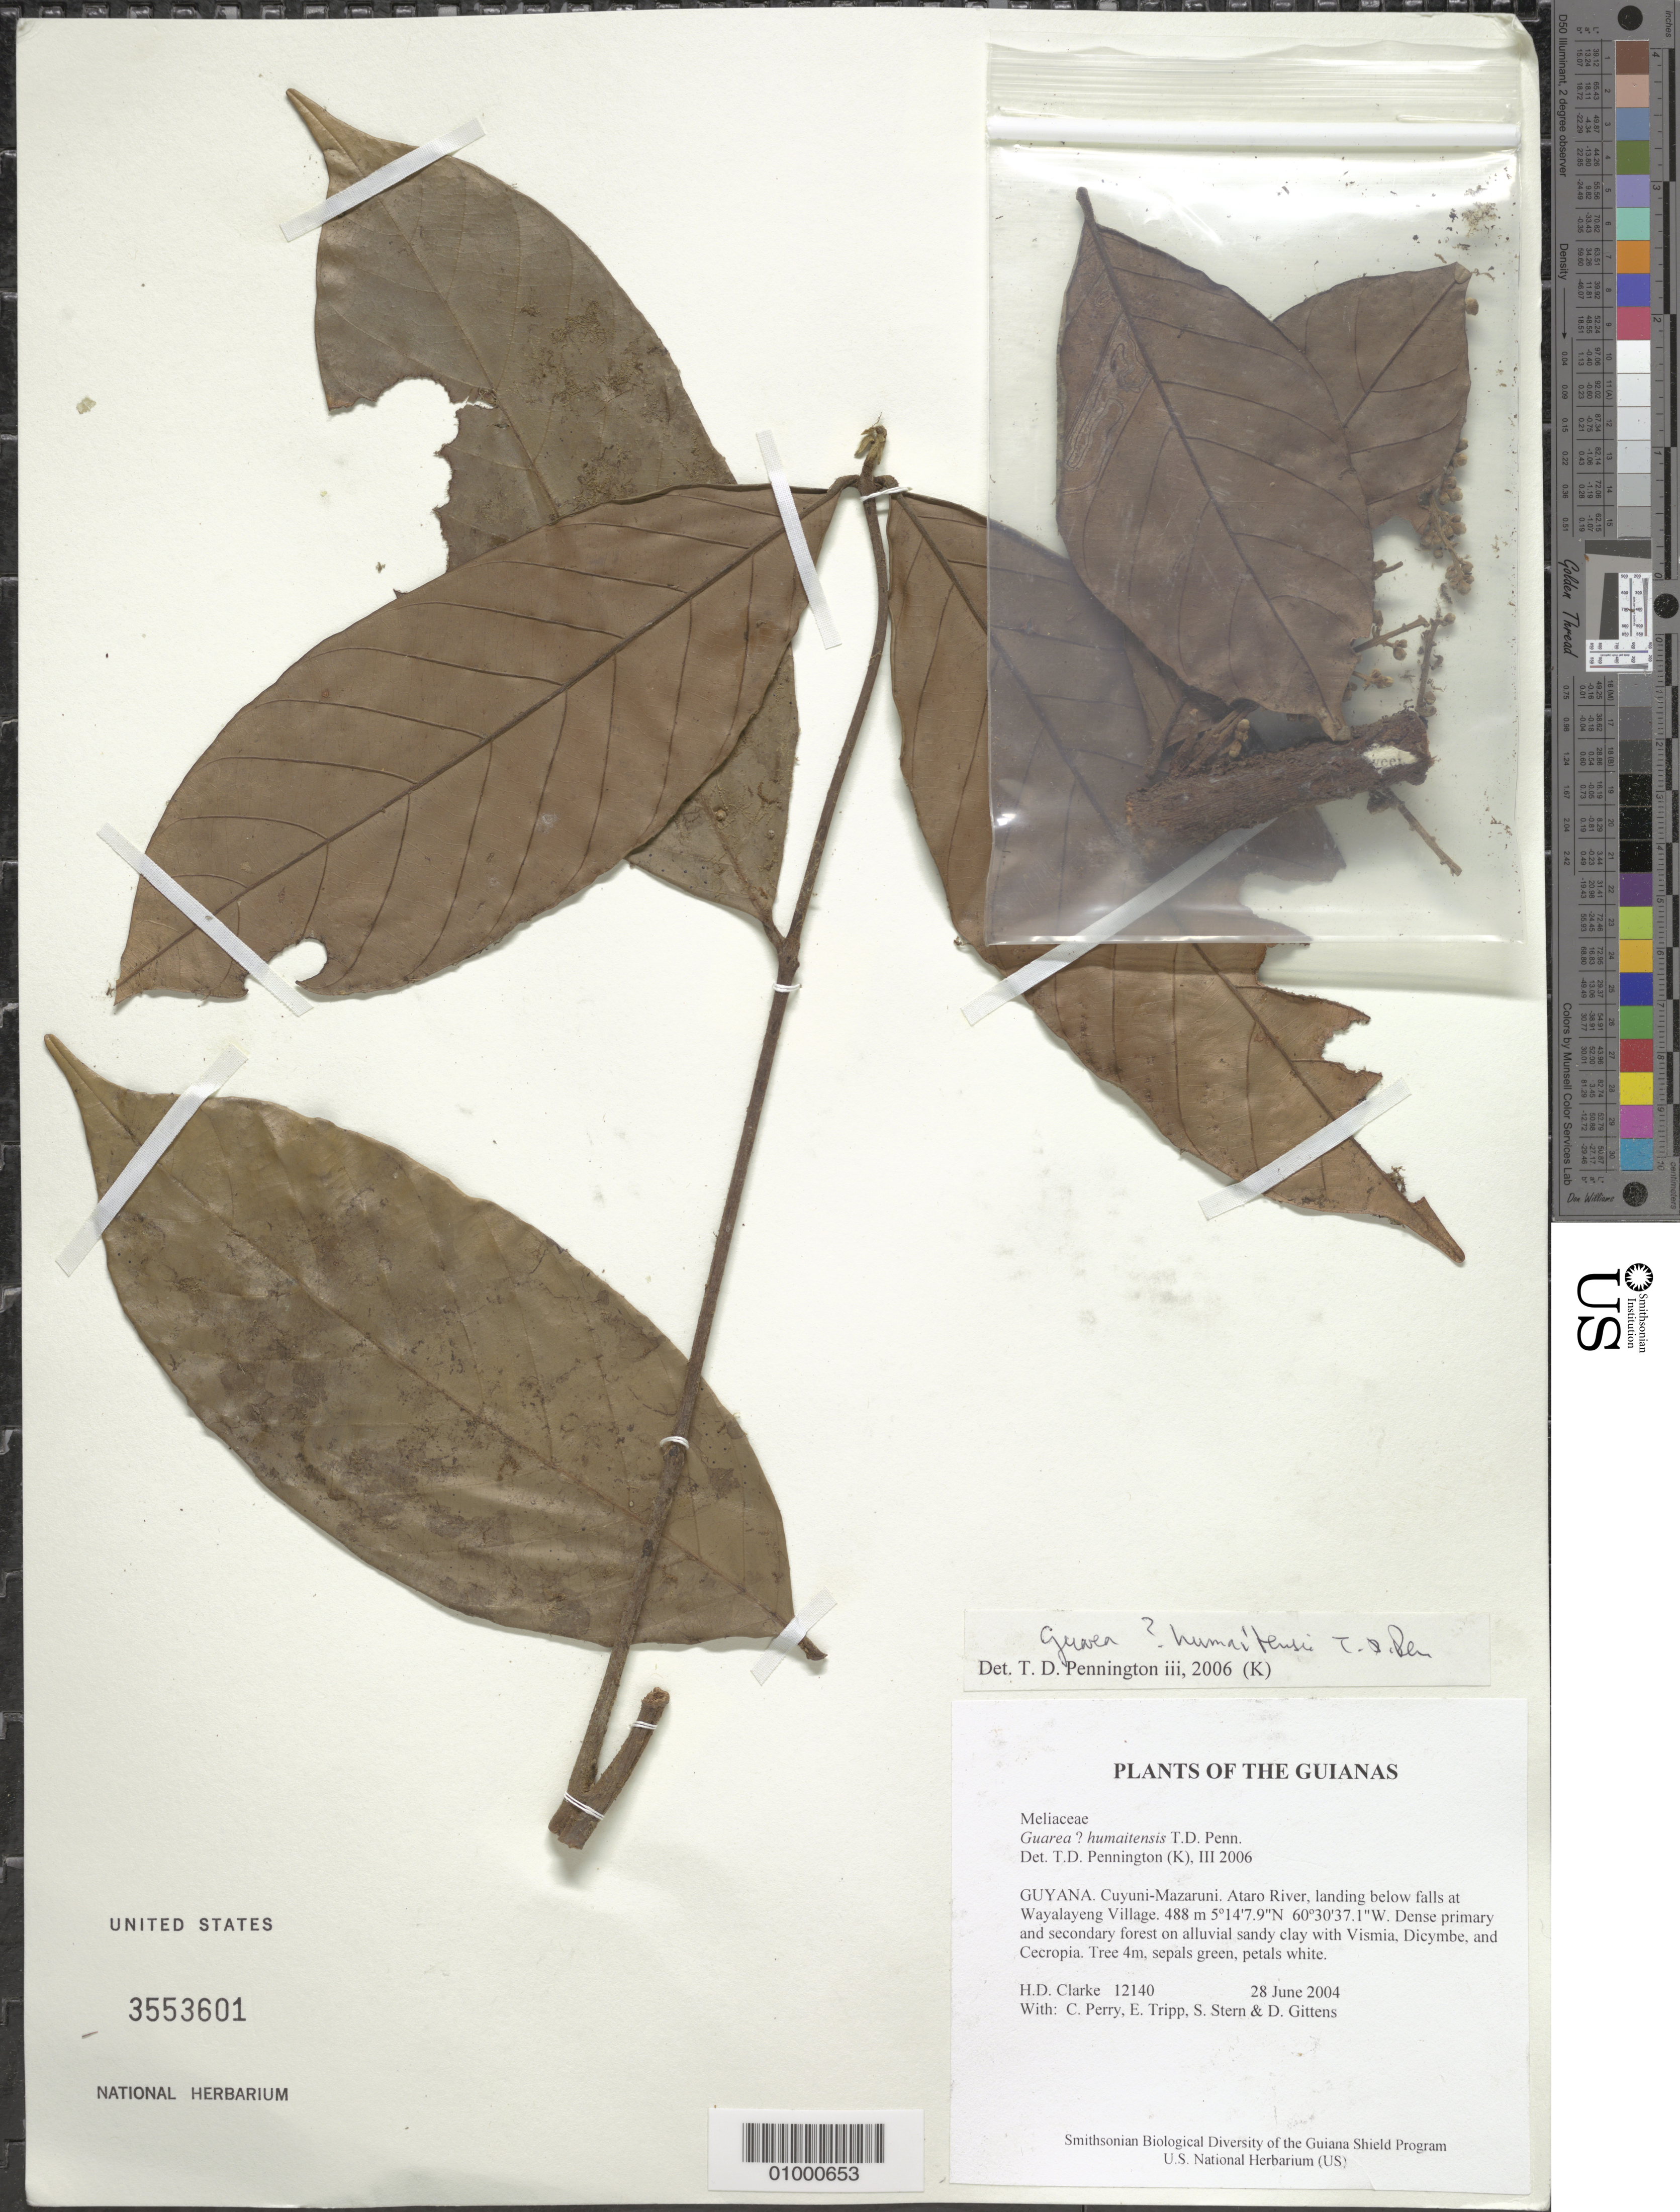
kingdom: Plantae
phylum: Tracheophyta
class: Magnoliopsida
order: Sapindales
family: Meliaceae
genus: Guarea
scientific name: Guarea humaitensis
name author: T.D. Penn.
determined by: Pennington, T. D., (K)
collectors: H. D. Clarke, C. Perry, E. Tripp, S. R. Stern & D. Gittens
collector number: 12140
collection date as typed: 28 June 2004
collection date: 2004-06-28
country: Guyana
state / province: Cuyuni-Mazaruni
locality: Ataro River, landing below falls at Wayalayeng Village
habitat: Dense primary and secondary forest on alluvial sandy clay with Vismia, Dicymbe, and Cecropia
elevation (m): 488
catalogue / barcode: US 3553601